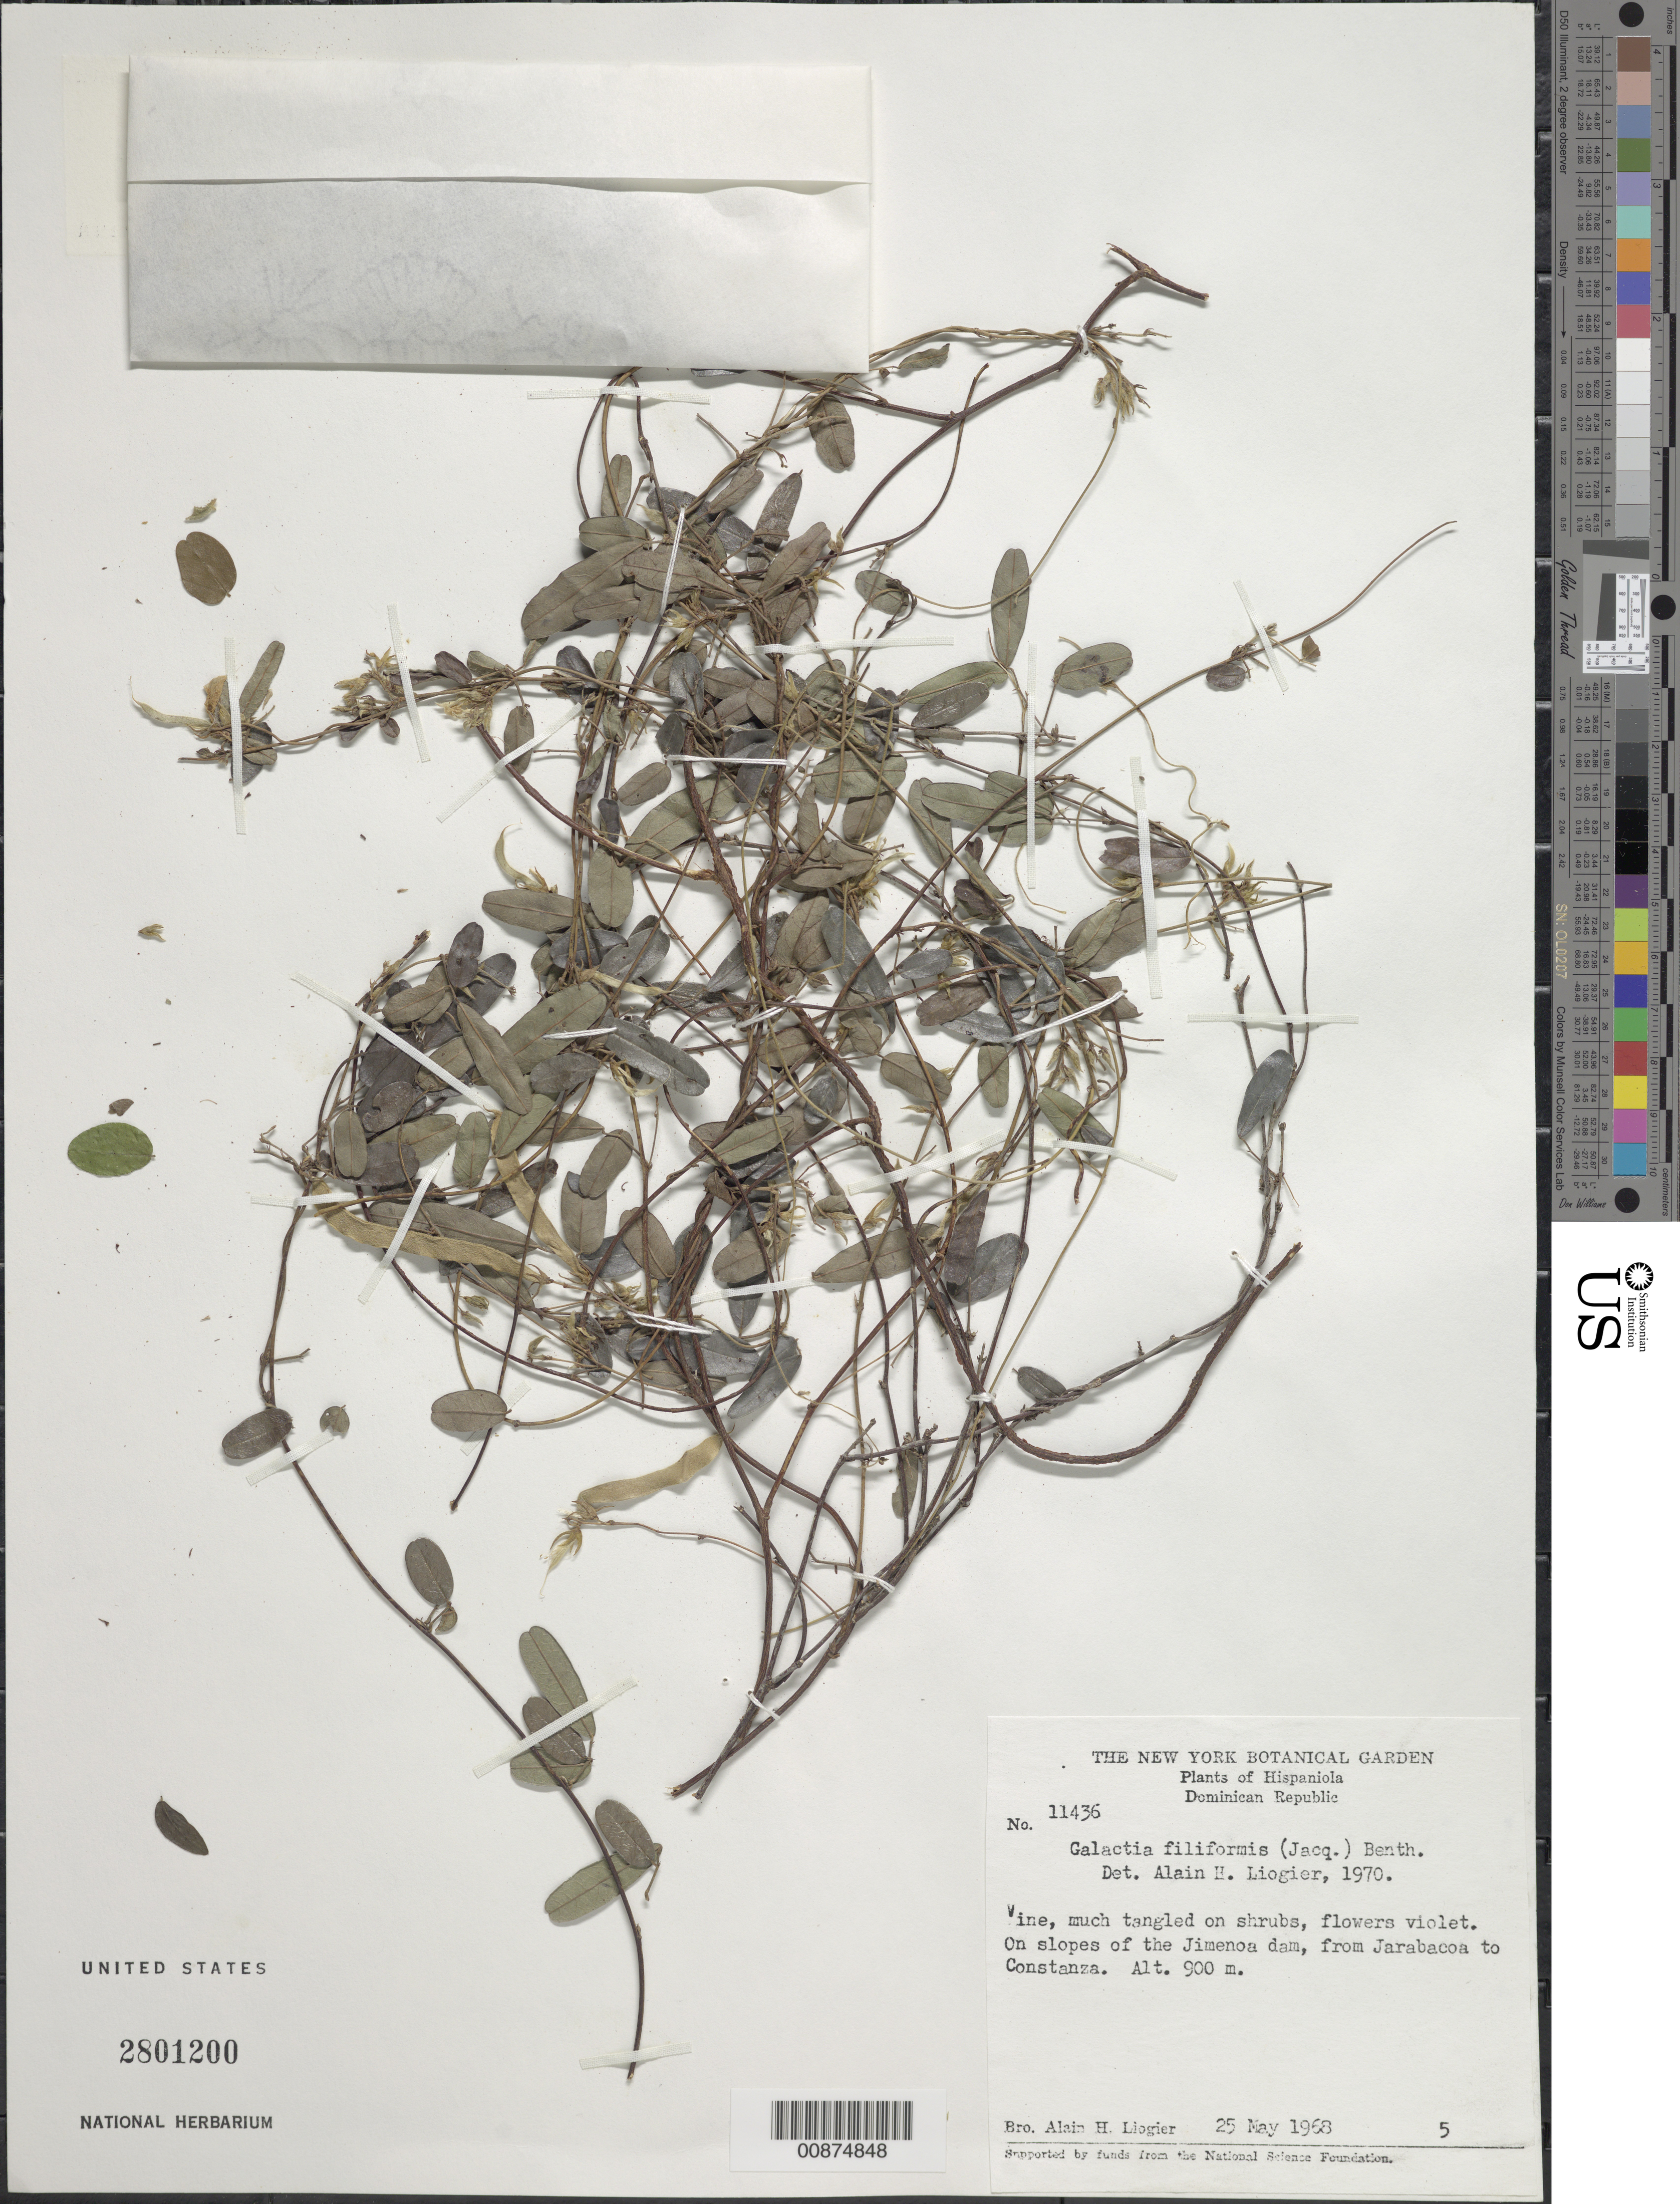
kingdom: Plantae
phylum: Tracheophyta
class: Magnoliopsida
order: Fabales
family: Fabaceae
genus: Galactia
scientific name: Galactia dubia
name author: DC.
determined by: Liogier, Alain H.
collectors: A. H. Liogier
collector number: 11436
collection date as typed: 25 May 1968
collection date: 1968-05-25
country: Dominican Republic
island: Hispaniola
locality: On slopes of the Jimenoa dam, from Jarabacoa to Constanza.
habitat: Vine, much tangled on shrubs. On slopes of dam.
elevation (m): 900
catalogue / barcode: US 2801200